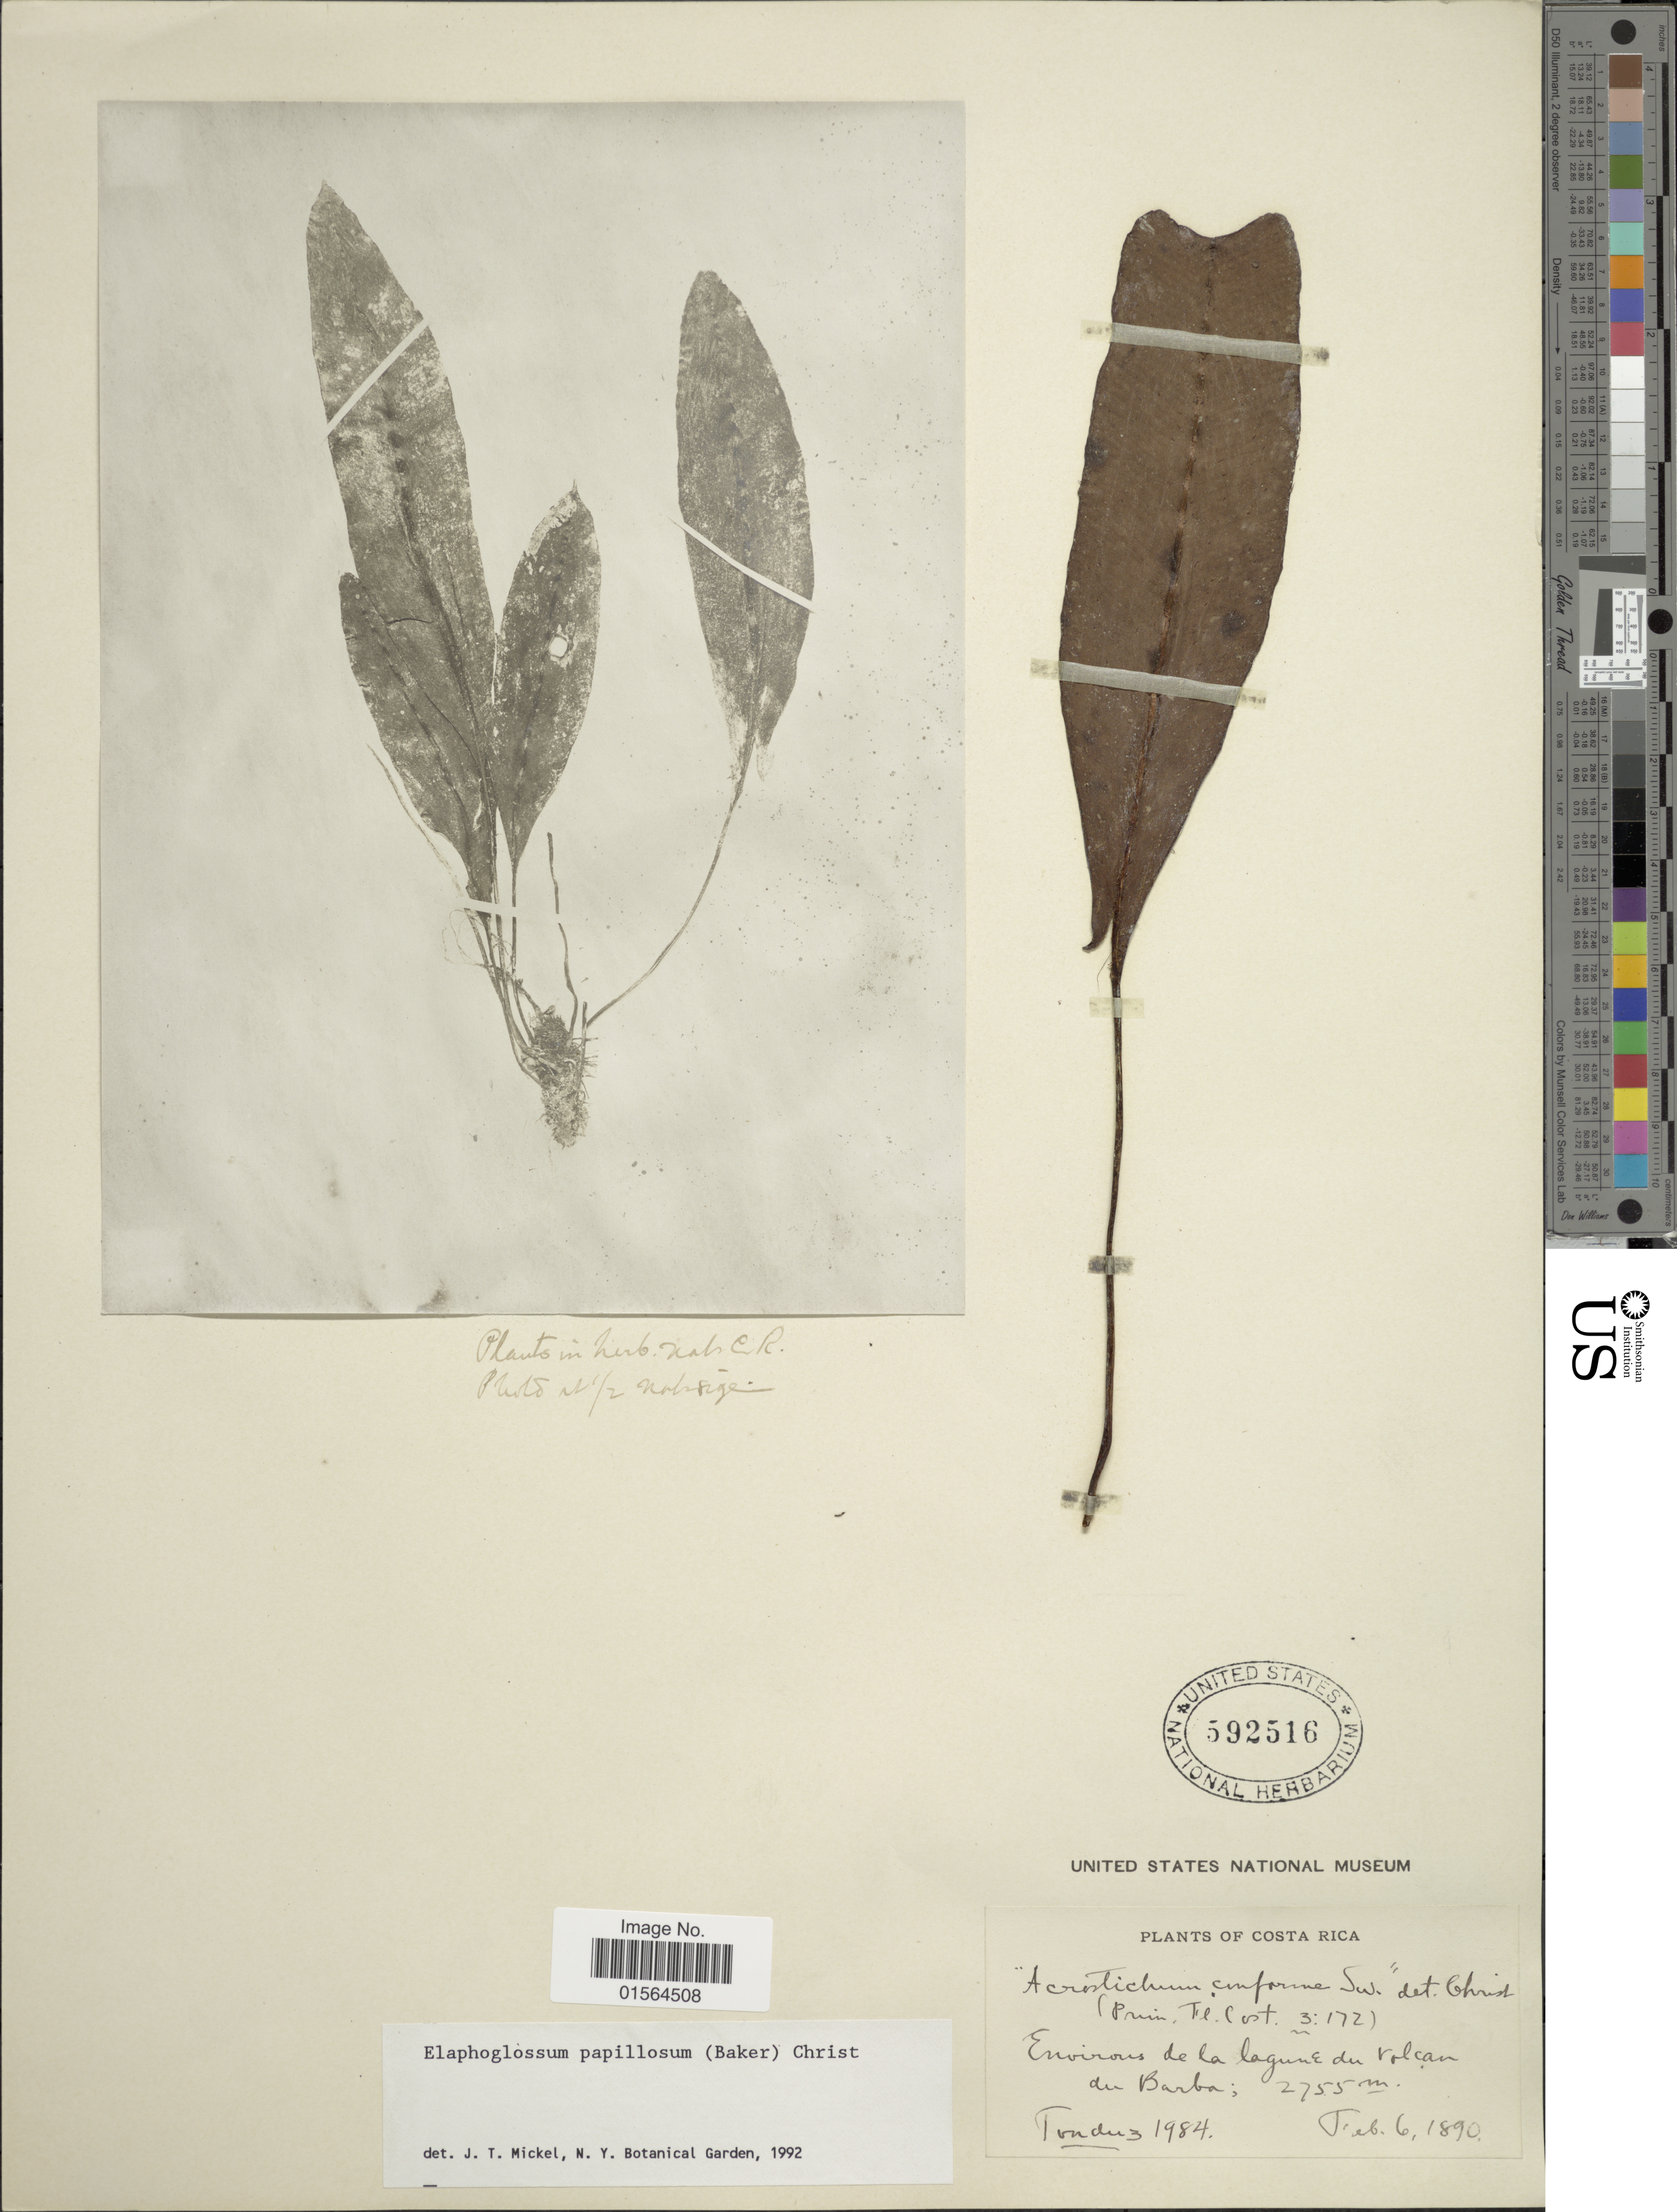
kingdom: Plantae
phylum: Tracheophyta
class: Polypodiopsida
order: Polypodiales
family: Dryopteridaceae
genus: Elaphoglossum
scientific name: Elaphoglossum papillosum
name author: (Baker) Christ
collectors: A. Tonduz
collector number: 1984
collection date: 1890-02-06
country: Costa Rica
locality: Environs de la lagune du Volcan du Barba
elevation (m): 2755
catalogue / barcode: US 592516